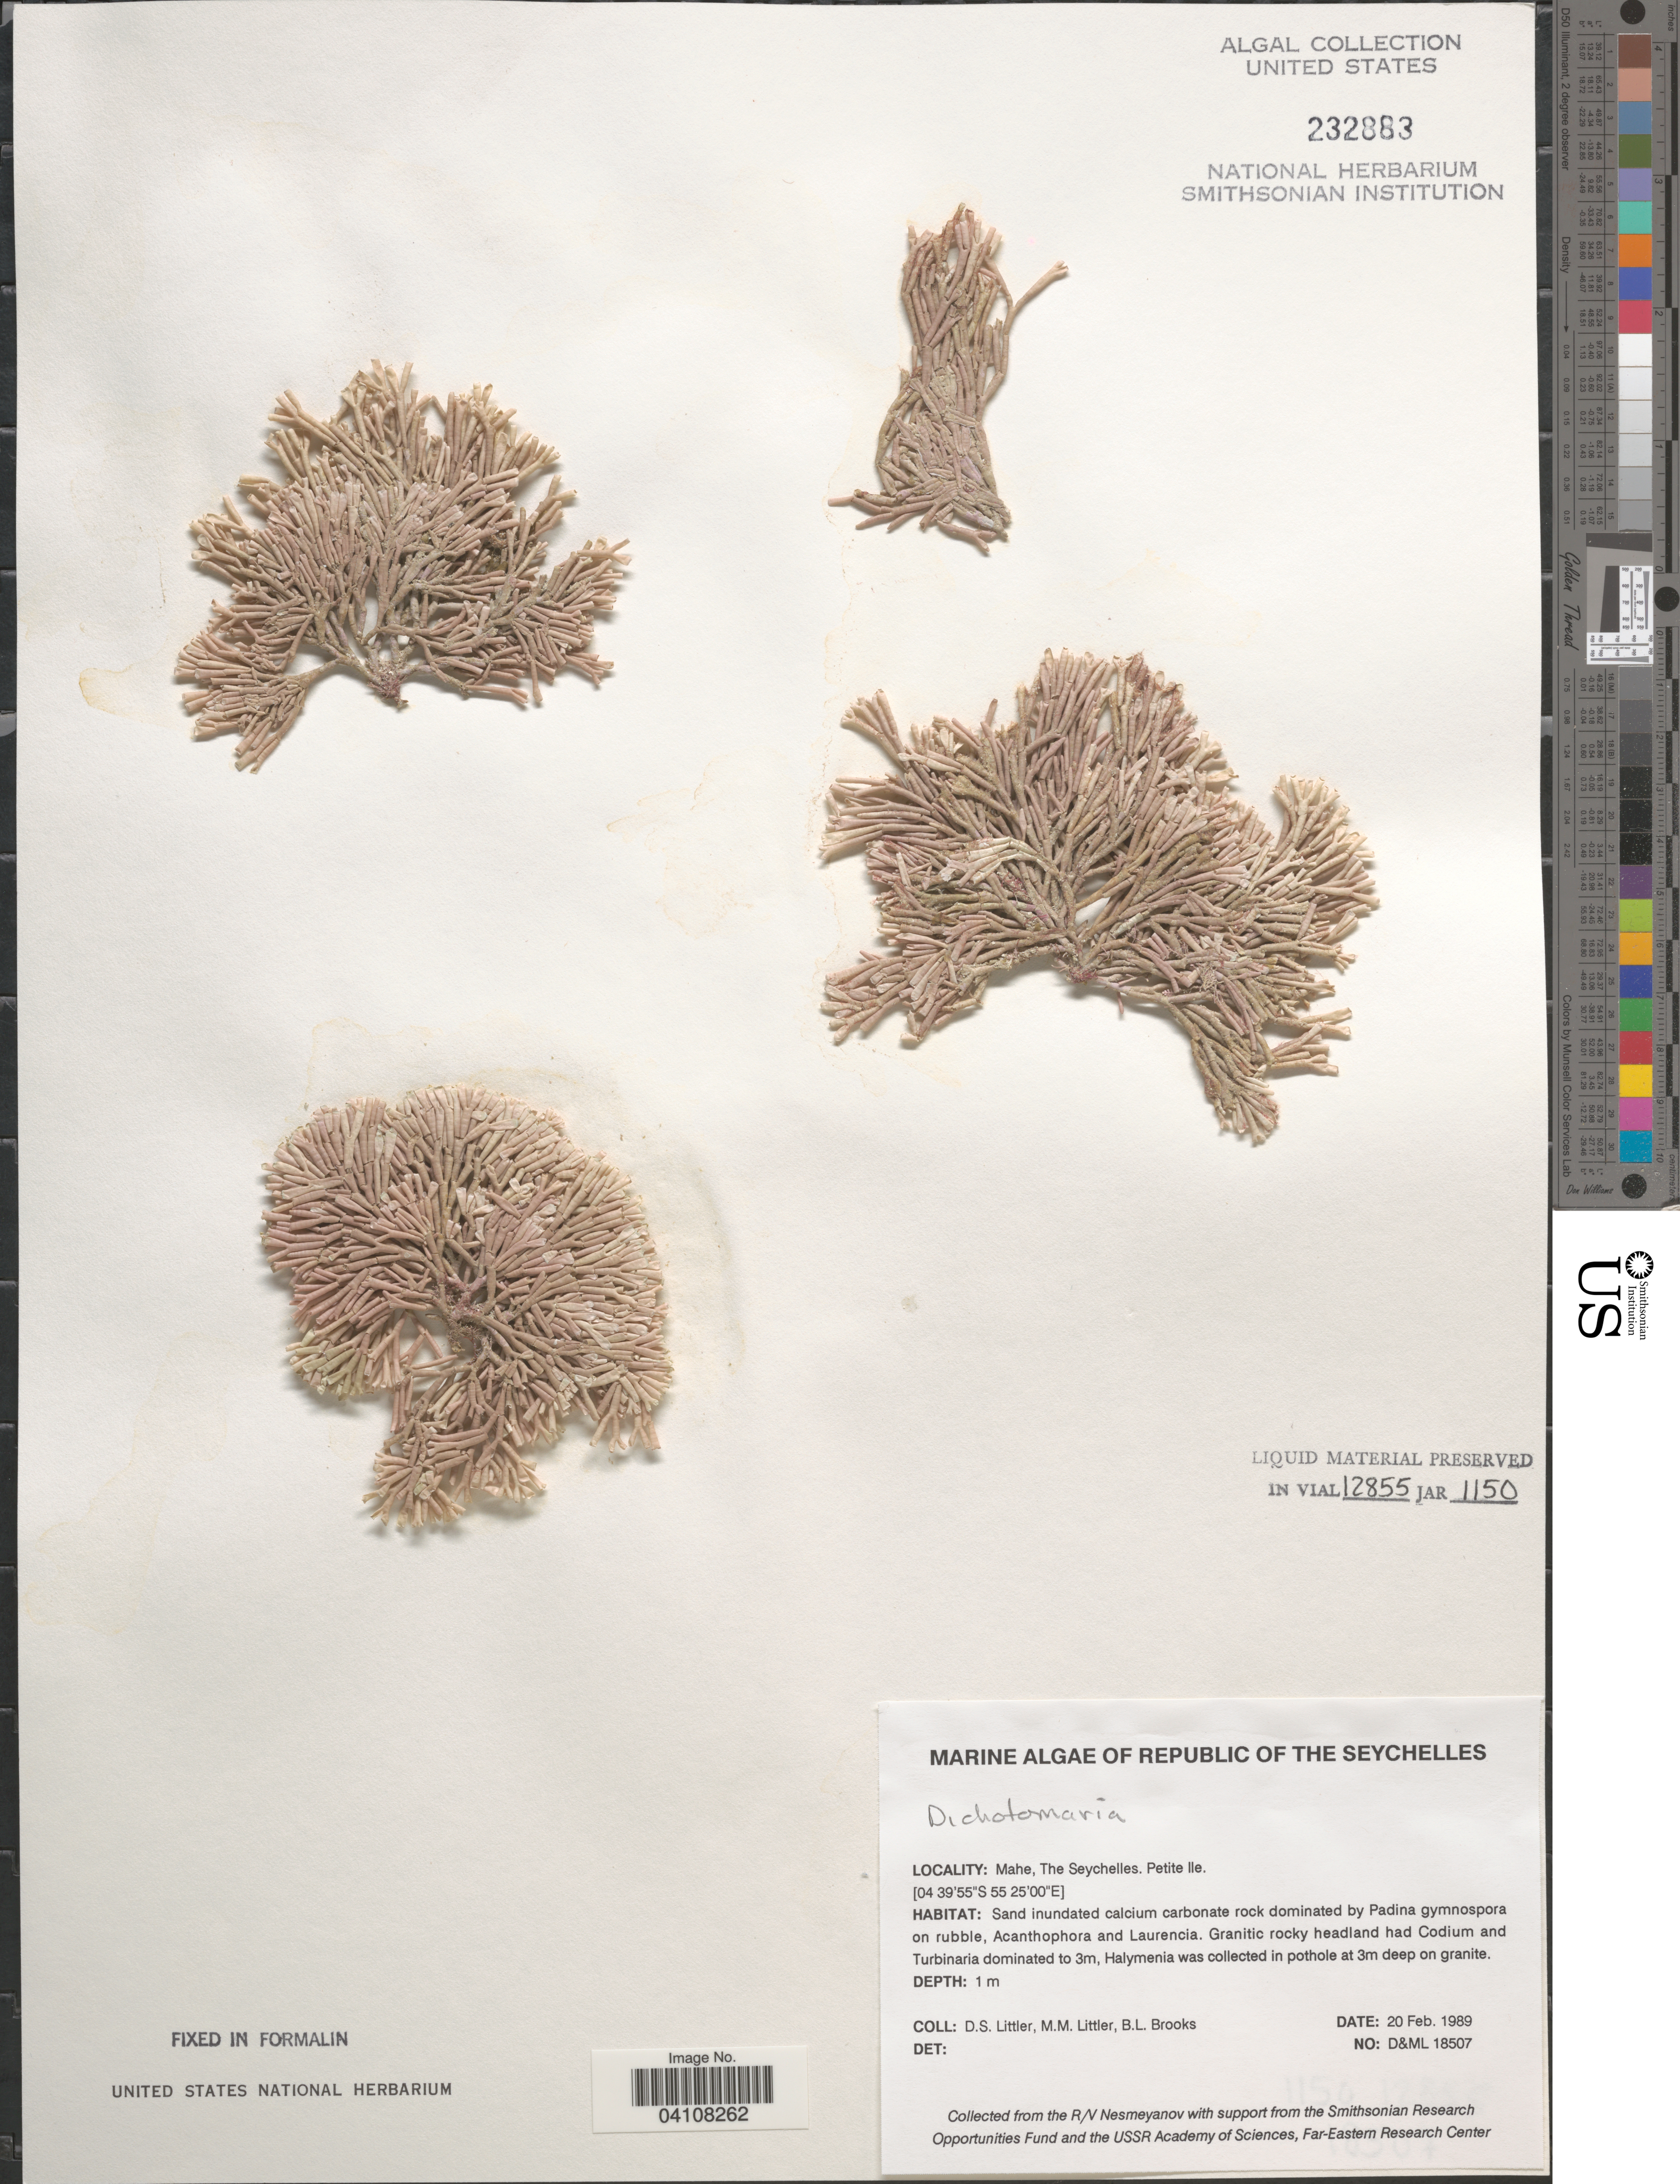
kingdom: Plantae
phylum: Rhodophyta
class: Florideophyceae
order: Nemaliales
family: Galaxauraceae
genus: Dichotomaria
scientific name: Dichotomaria sp.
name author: in Arai et al.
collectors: D. S. Littler & B. Brooks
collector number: D&ML18507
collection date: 1989-02-20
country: Seychelles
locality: Republic of The Seychelles. Mahe. Petite Ile.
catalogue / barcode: US 232883